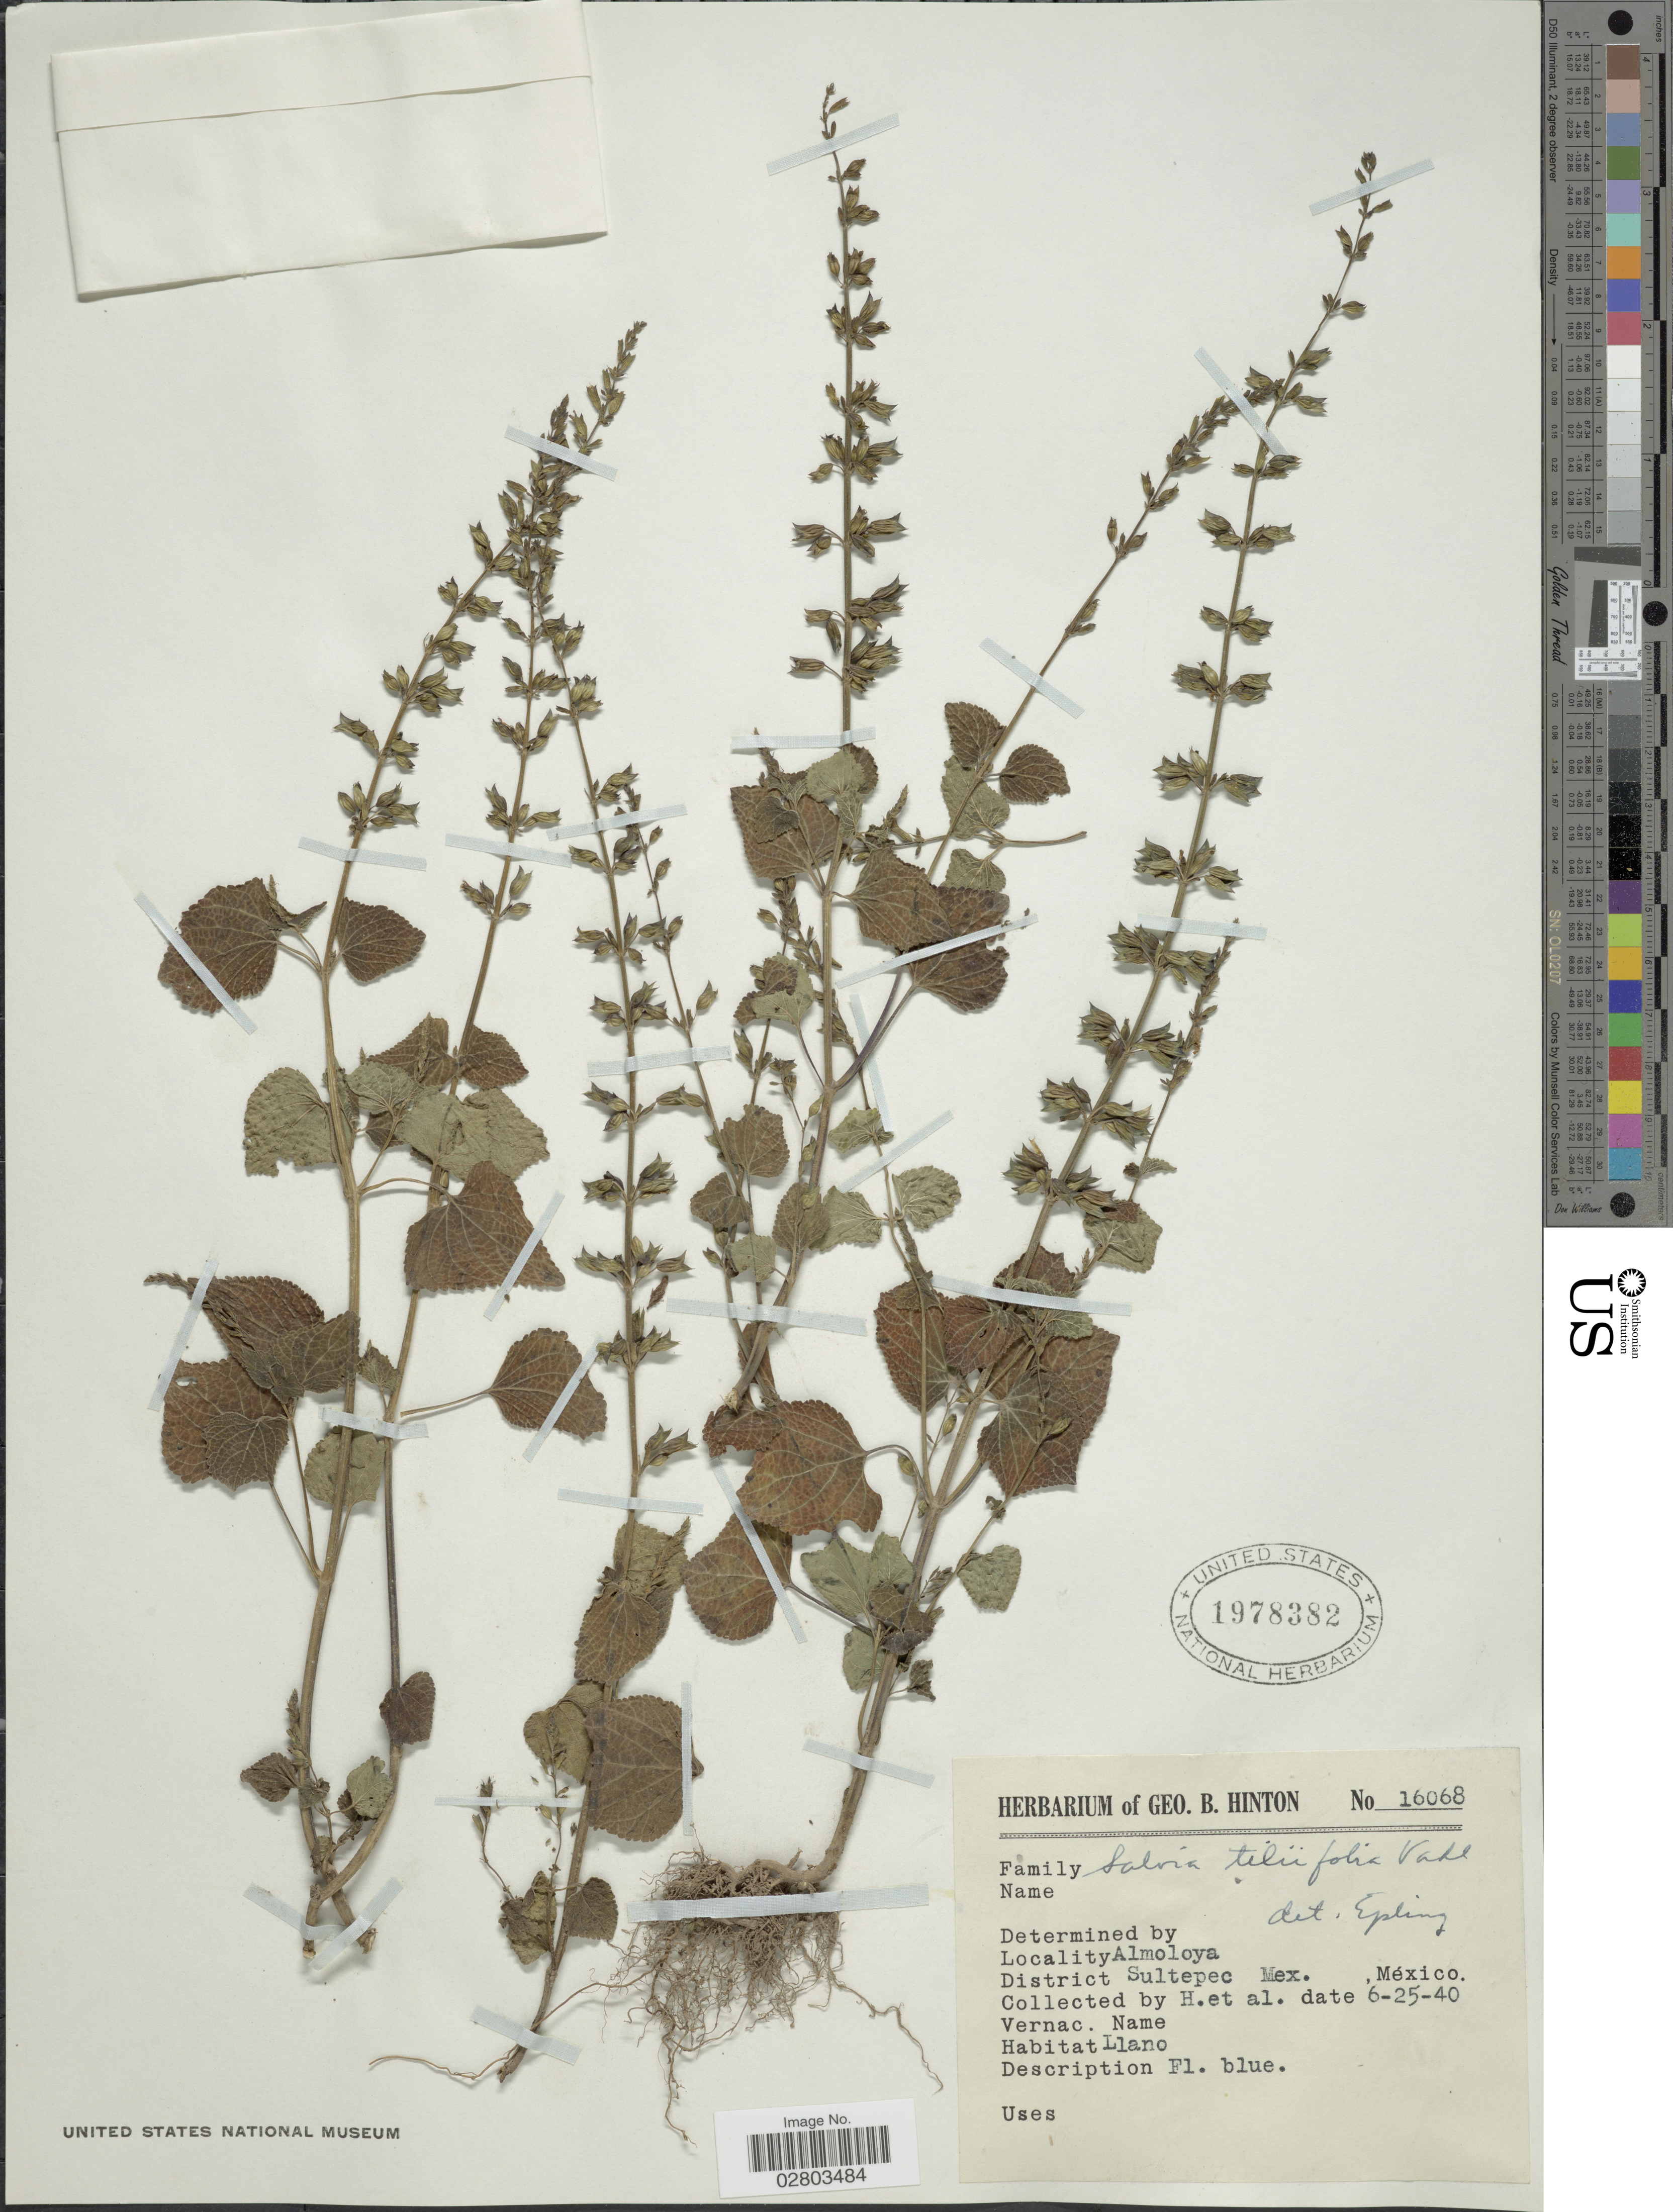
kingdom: Plantae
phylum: Tracheophyta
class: Magnoliopsida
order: Lamiales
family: Lamiaceae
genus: Salvia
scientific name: Salvia tiliifolia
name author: Vahl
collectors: G. B. Hinton & et al.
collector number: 16068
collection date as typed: Transcribed d/m/y: 25/6/40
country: Mexico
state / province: México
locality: Almoloya, District Sultepec, Mex.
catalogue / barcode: US 1978382